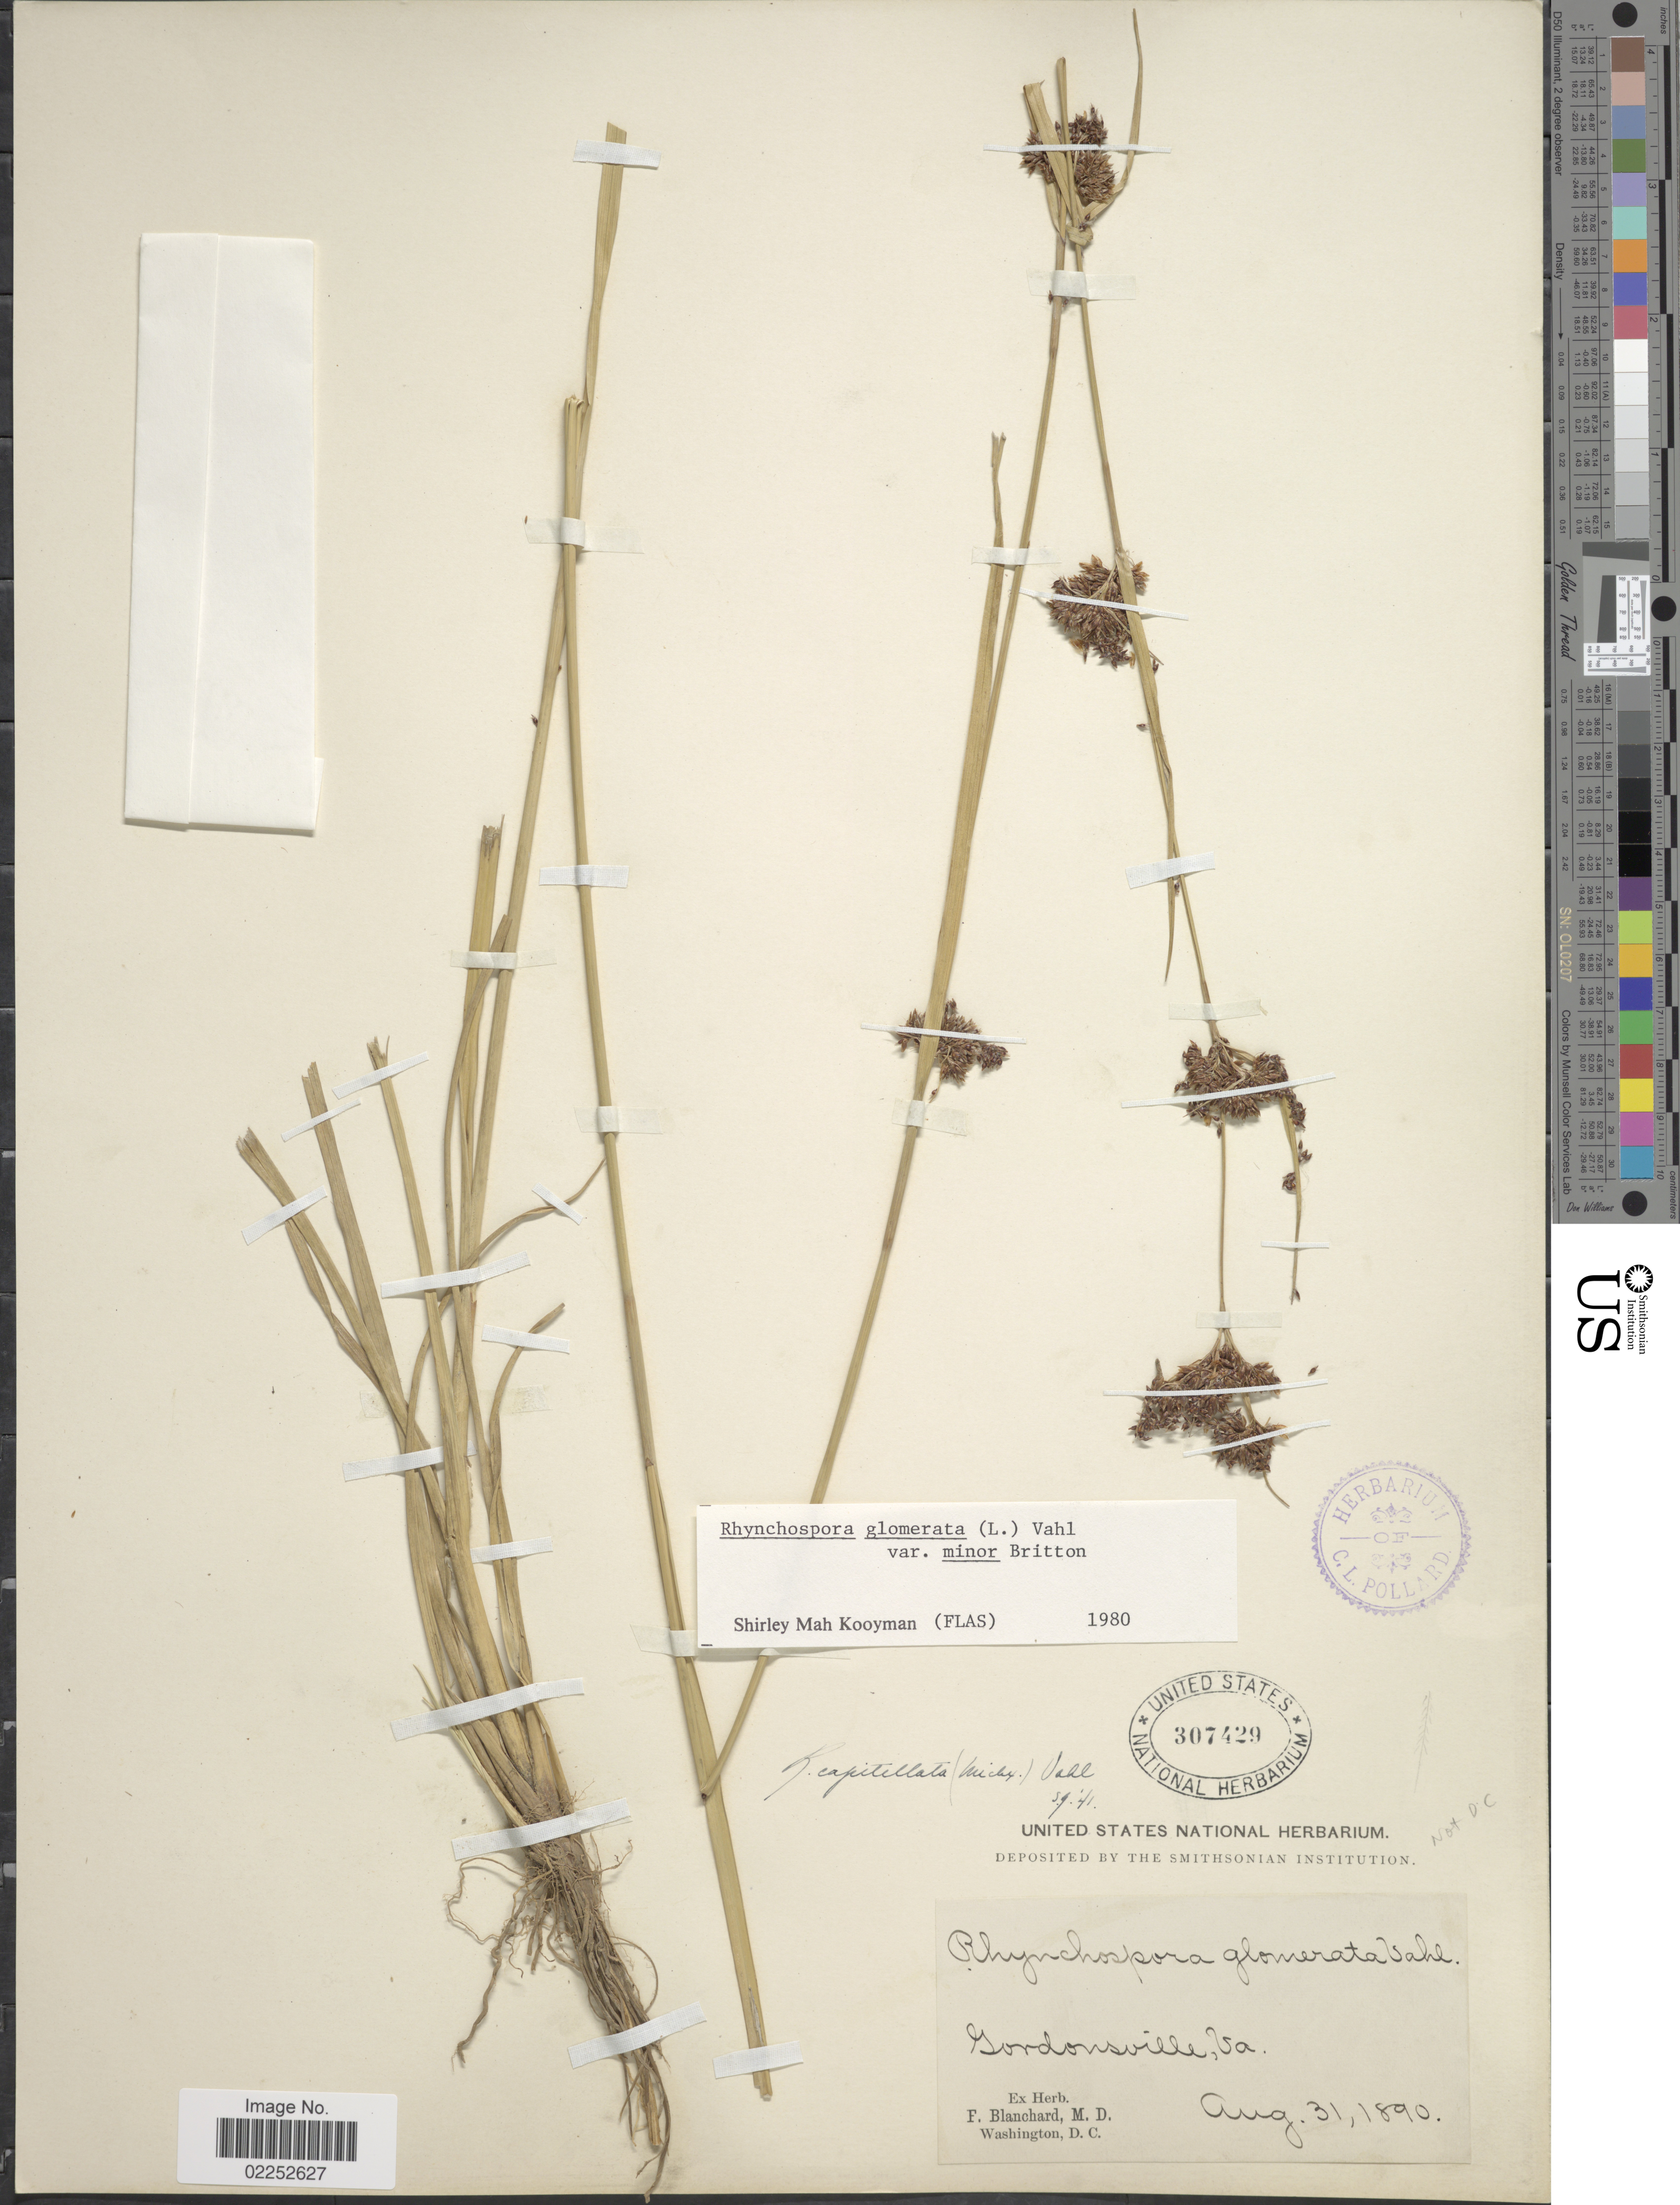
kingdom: Plantae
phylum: Tracheophyta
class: Liliopsida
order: Poales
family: Cyperaceae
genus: Rhynchospora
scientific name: Rhynchospora capitellata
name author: (Michx.) Vahl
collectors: ex herb. F. Blanchard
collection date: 1890-08-31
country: United States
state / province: Virginia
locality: Gordonsville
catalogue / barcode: US 307429